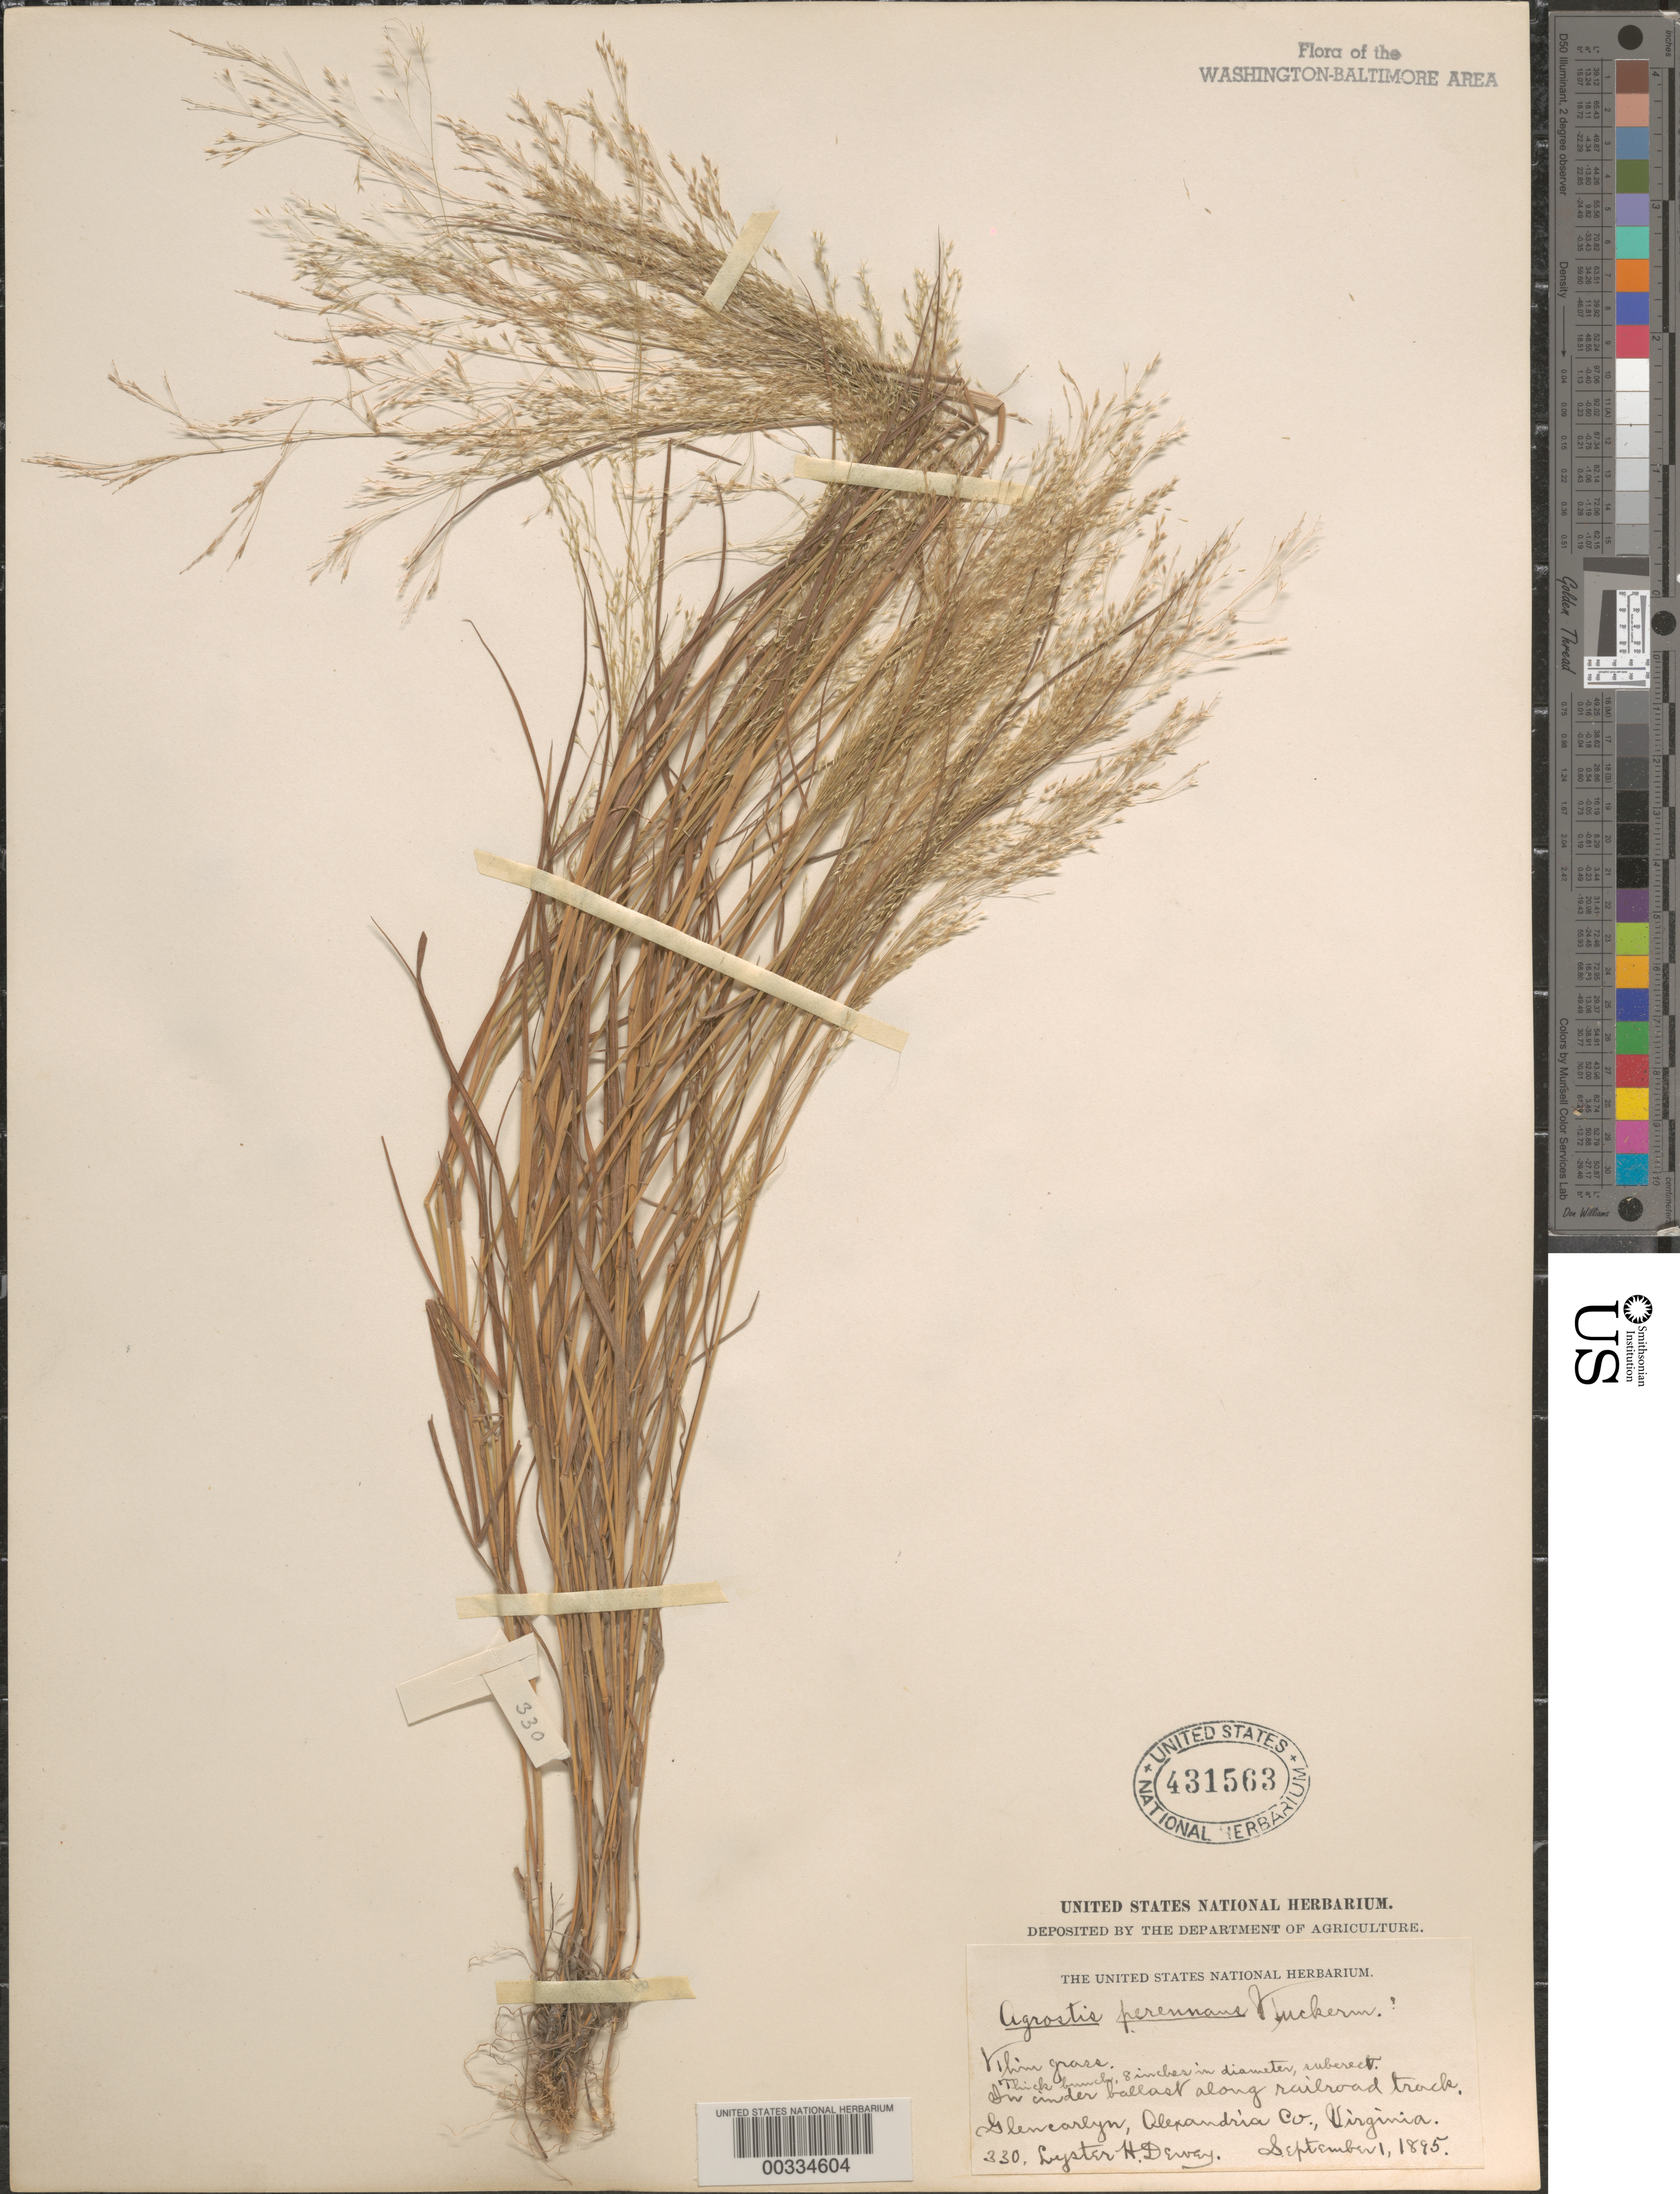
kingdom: Plantae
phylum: Tracheophyta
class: Liliopsida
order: Poales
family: Poaceae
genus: Agrostis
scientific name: Agrostis perennans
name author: (Walter) Tuck.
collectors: L. H. Dewey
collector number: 330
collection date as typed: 01 Sep 1895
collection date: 1895-09-01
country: United States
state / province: Virginia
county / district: Arlington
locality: Glencarlyn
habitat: Under ballast along railroad track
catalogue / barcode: US 431563